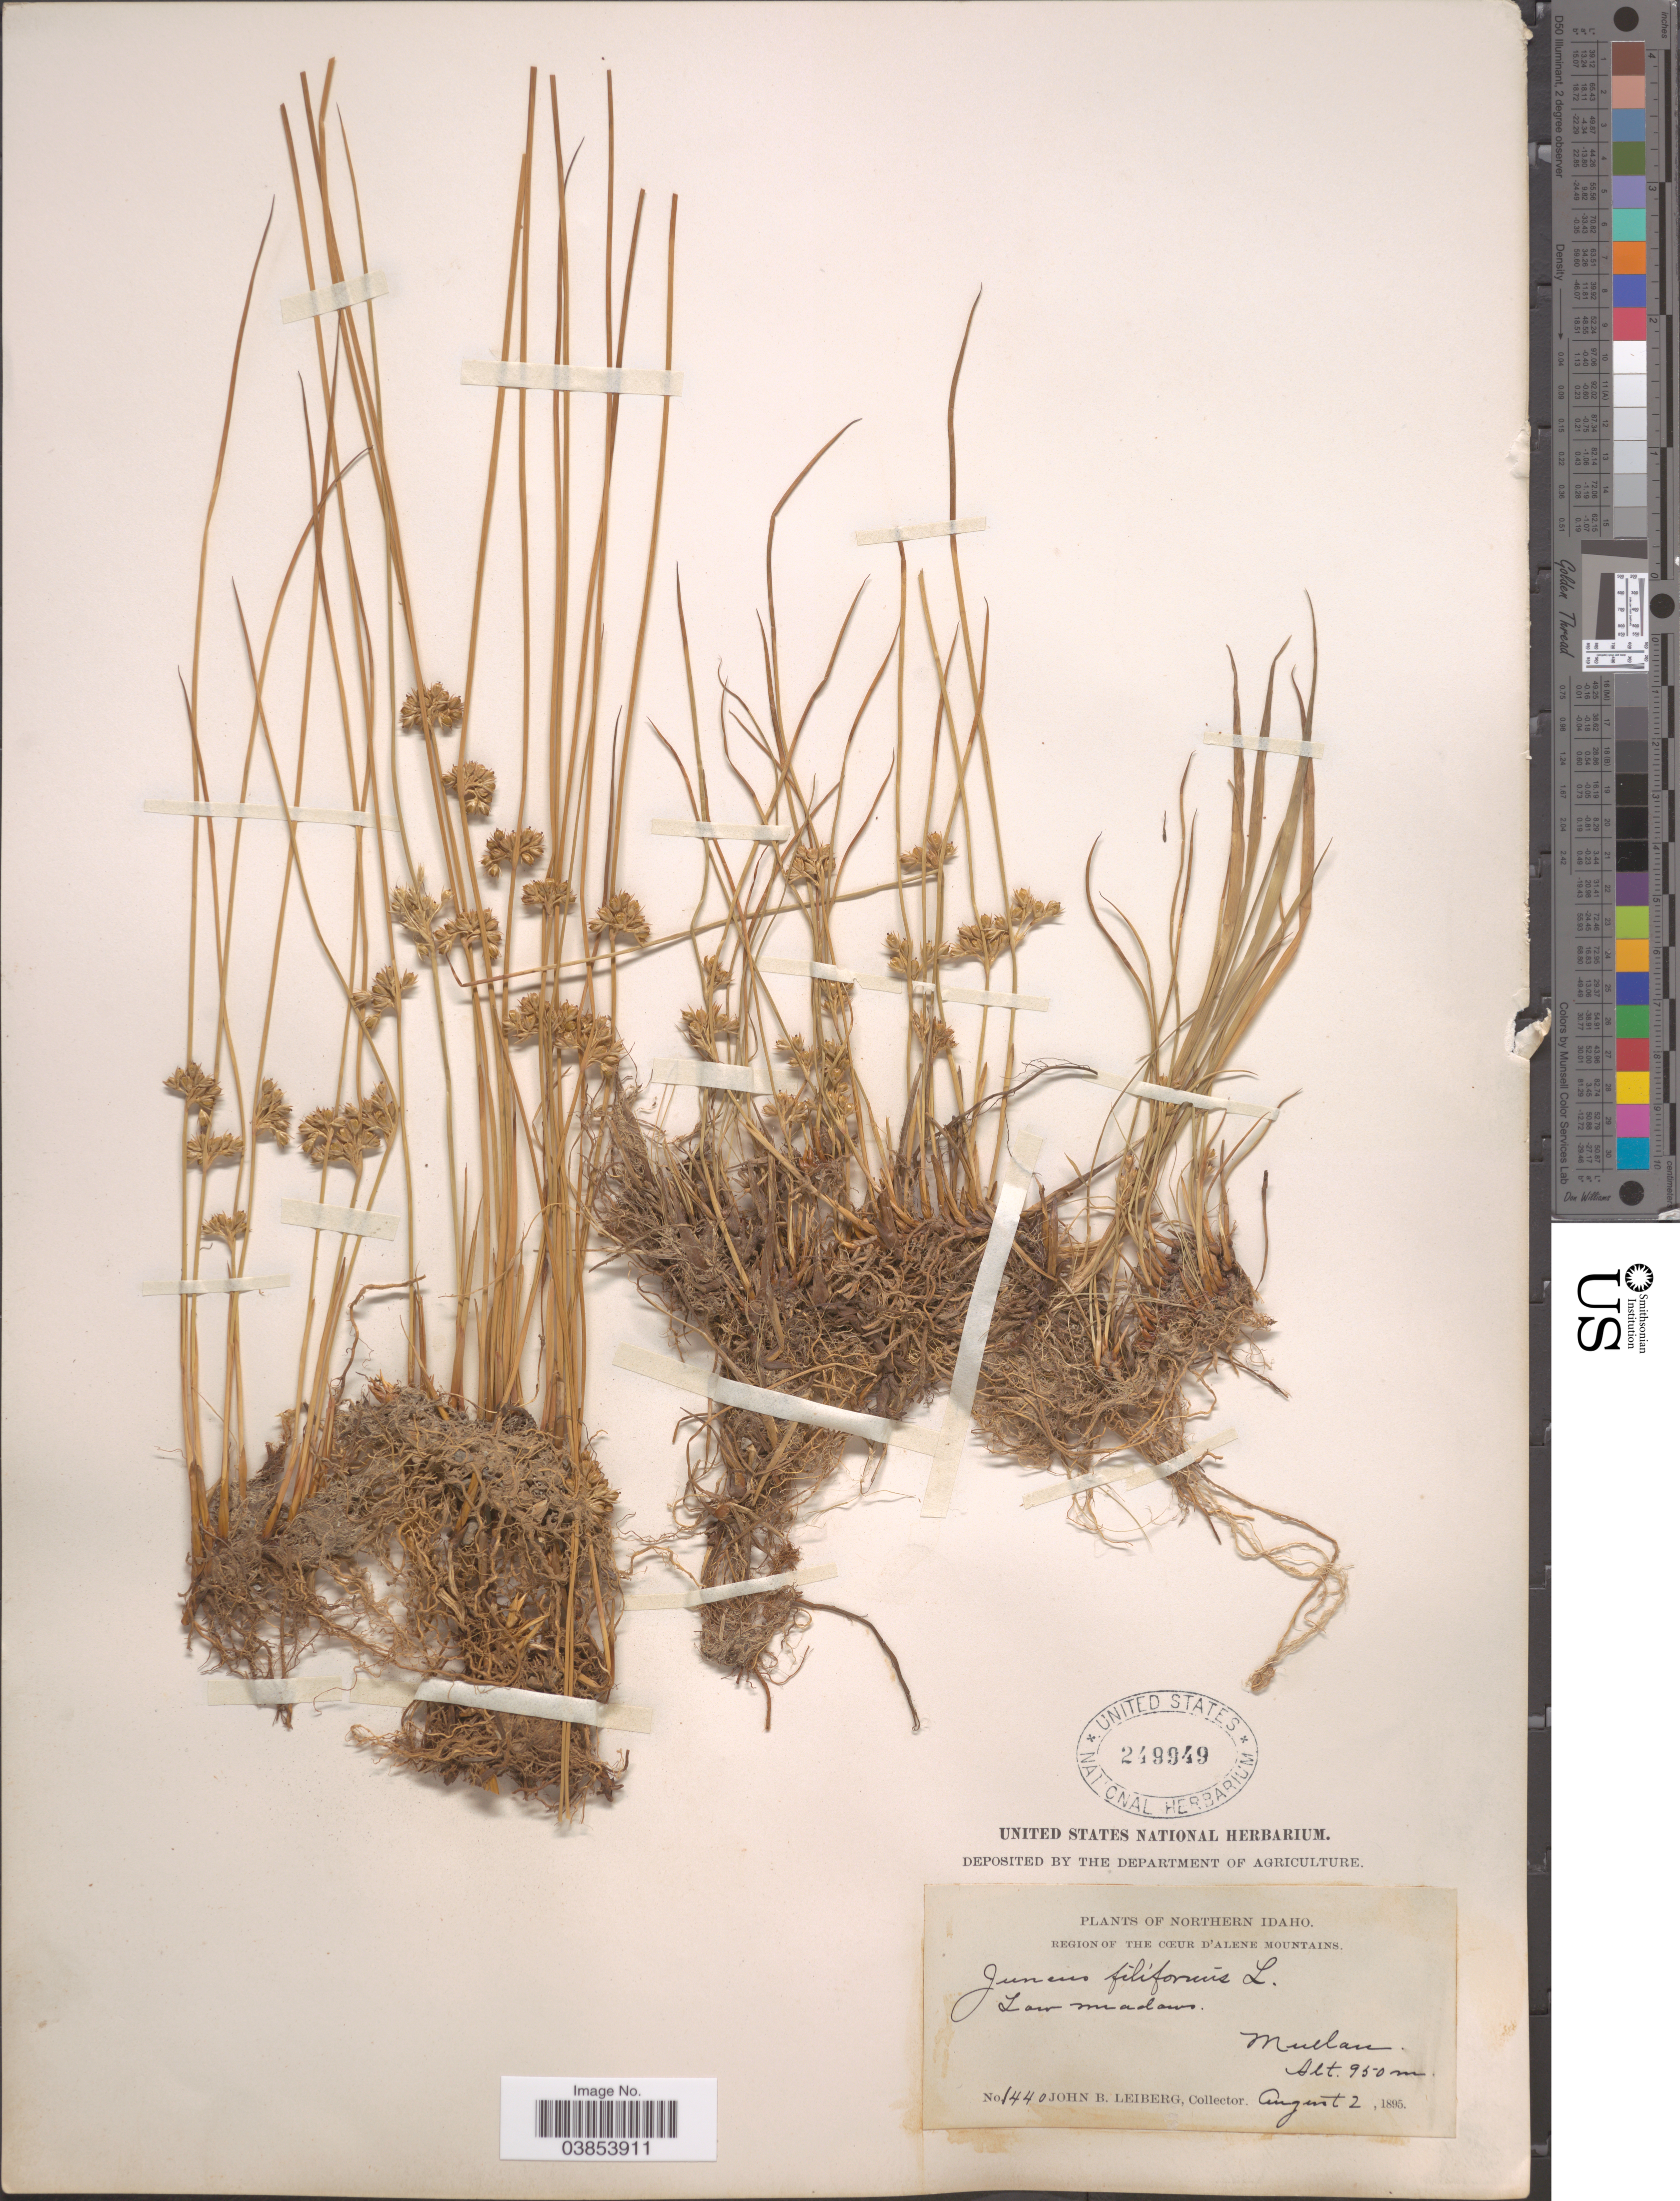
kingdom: Plantae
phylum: Tracheophyta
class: Liliopsida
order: Poales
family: Juncaceae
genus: Juncus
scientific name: Juncus filiformis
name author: L.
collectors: J. B. Leiberg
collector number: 1440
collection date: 1895-08-02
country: United States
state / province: Idaho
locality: Northern Idaho. Region of the Coeur d' Alene Mountains. Mullan.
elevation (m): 950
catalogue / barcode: US 249949